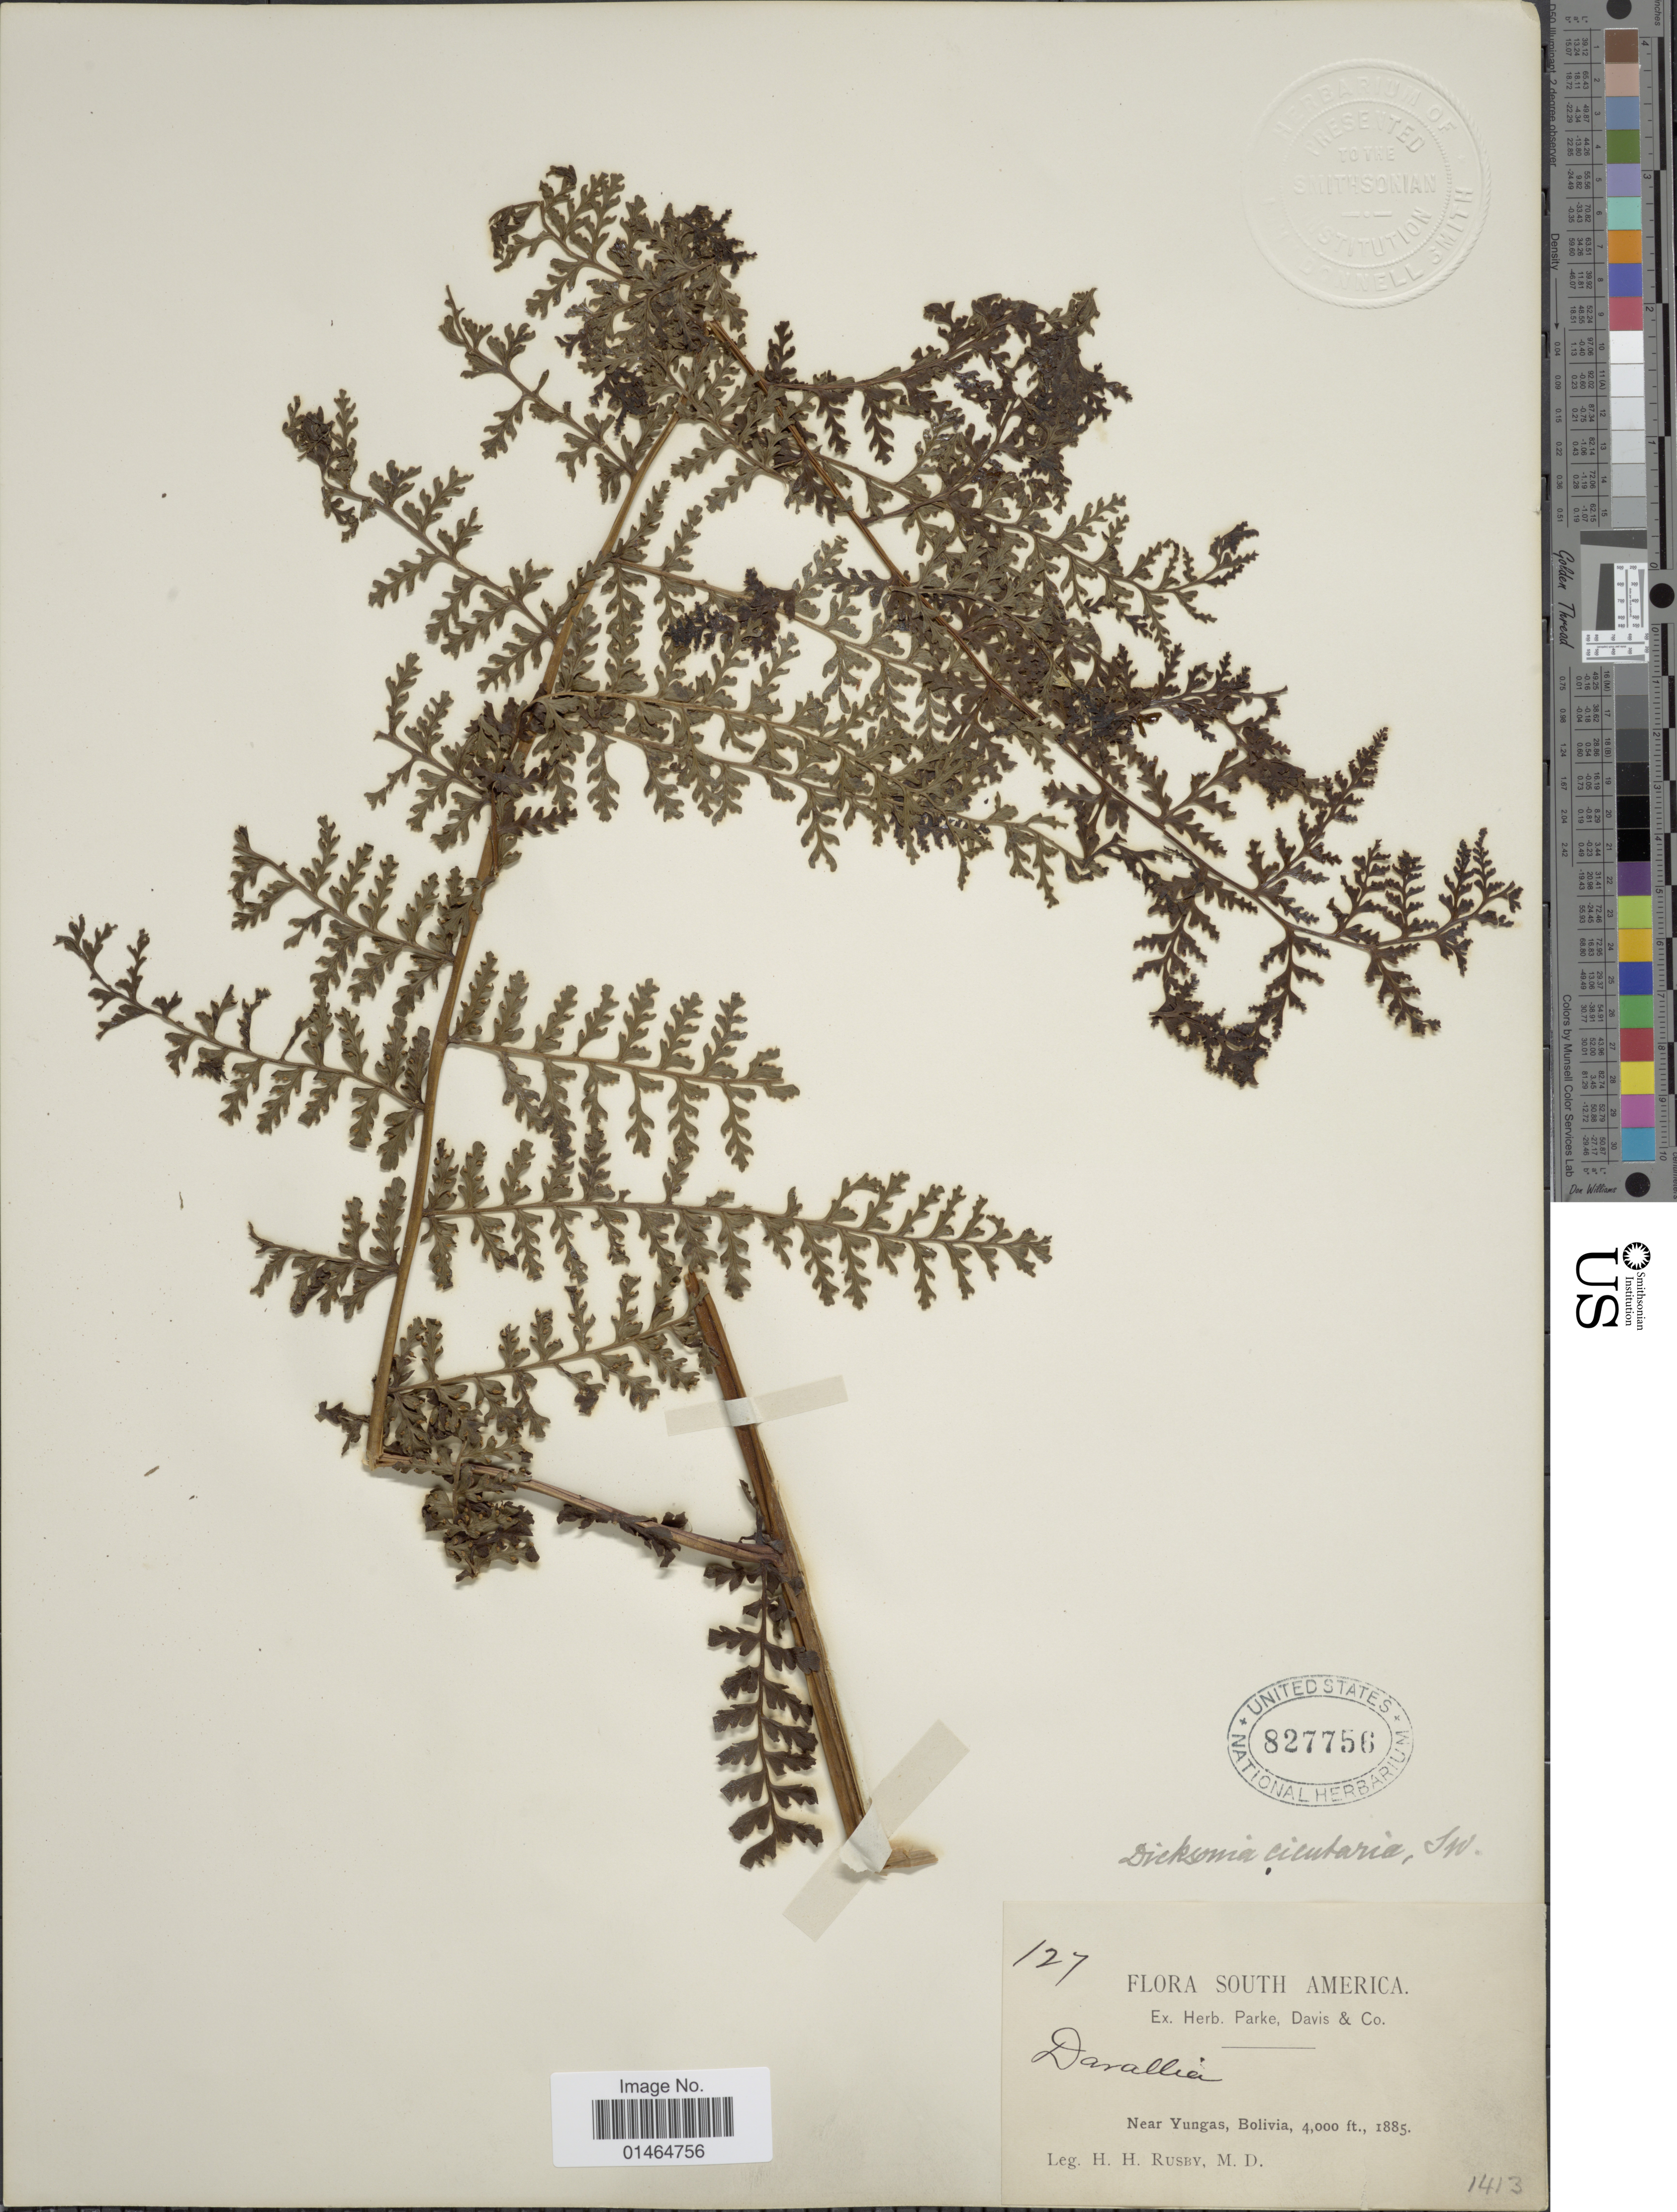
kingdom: Plantae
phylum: Tracheophyta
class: Polypodiopsida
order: Polypodiales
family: Dennstaedtiaceae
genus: Dennstaedtia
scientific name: Dennstaedtia dissecta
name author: (Sw.) T. Moore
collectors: H. H. Rusby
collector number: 127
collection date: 1885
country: Bolivia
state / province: La Paz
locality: Near Yungas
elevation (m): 1219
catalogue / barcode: US 827756